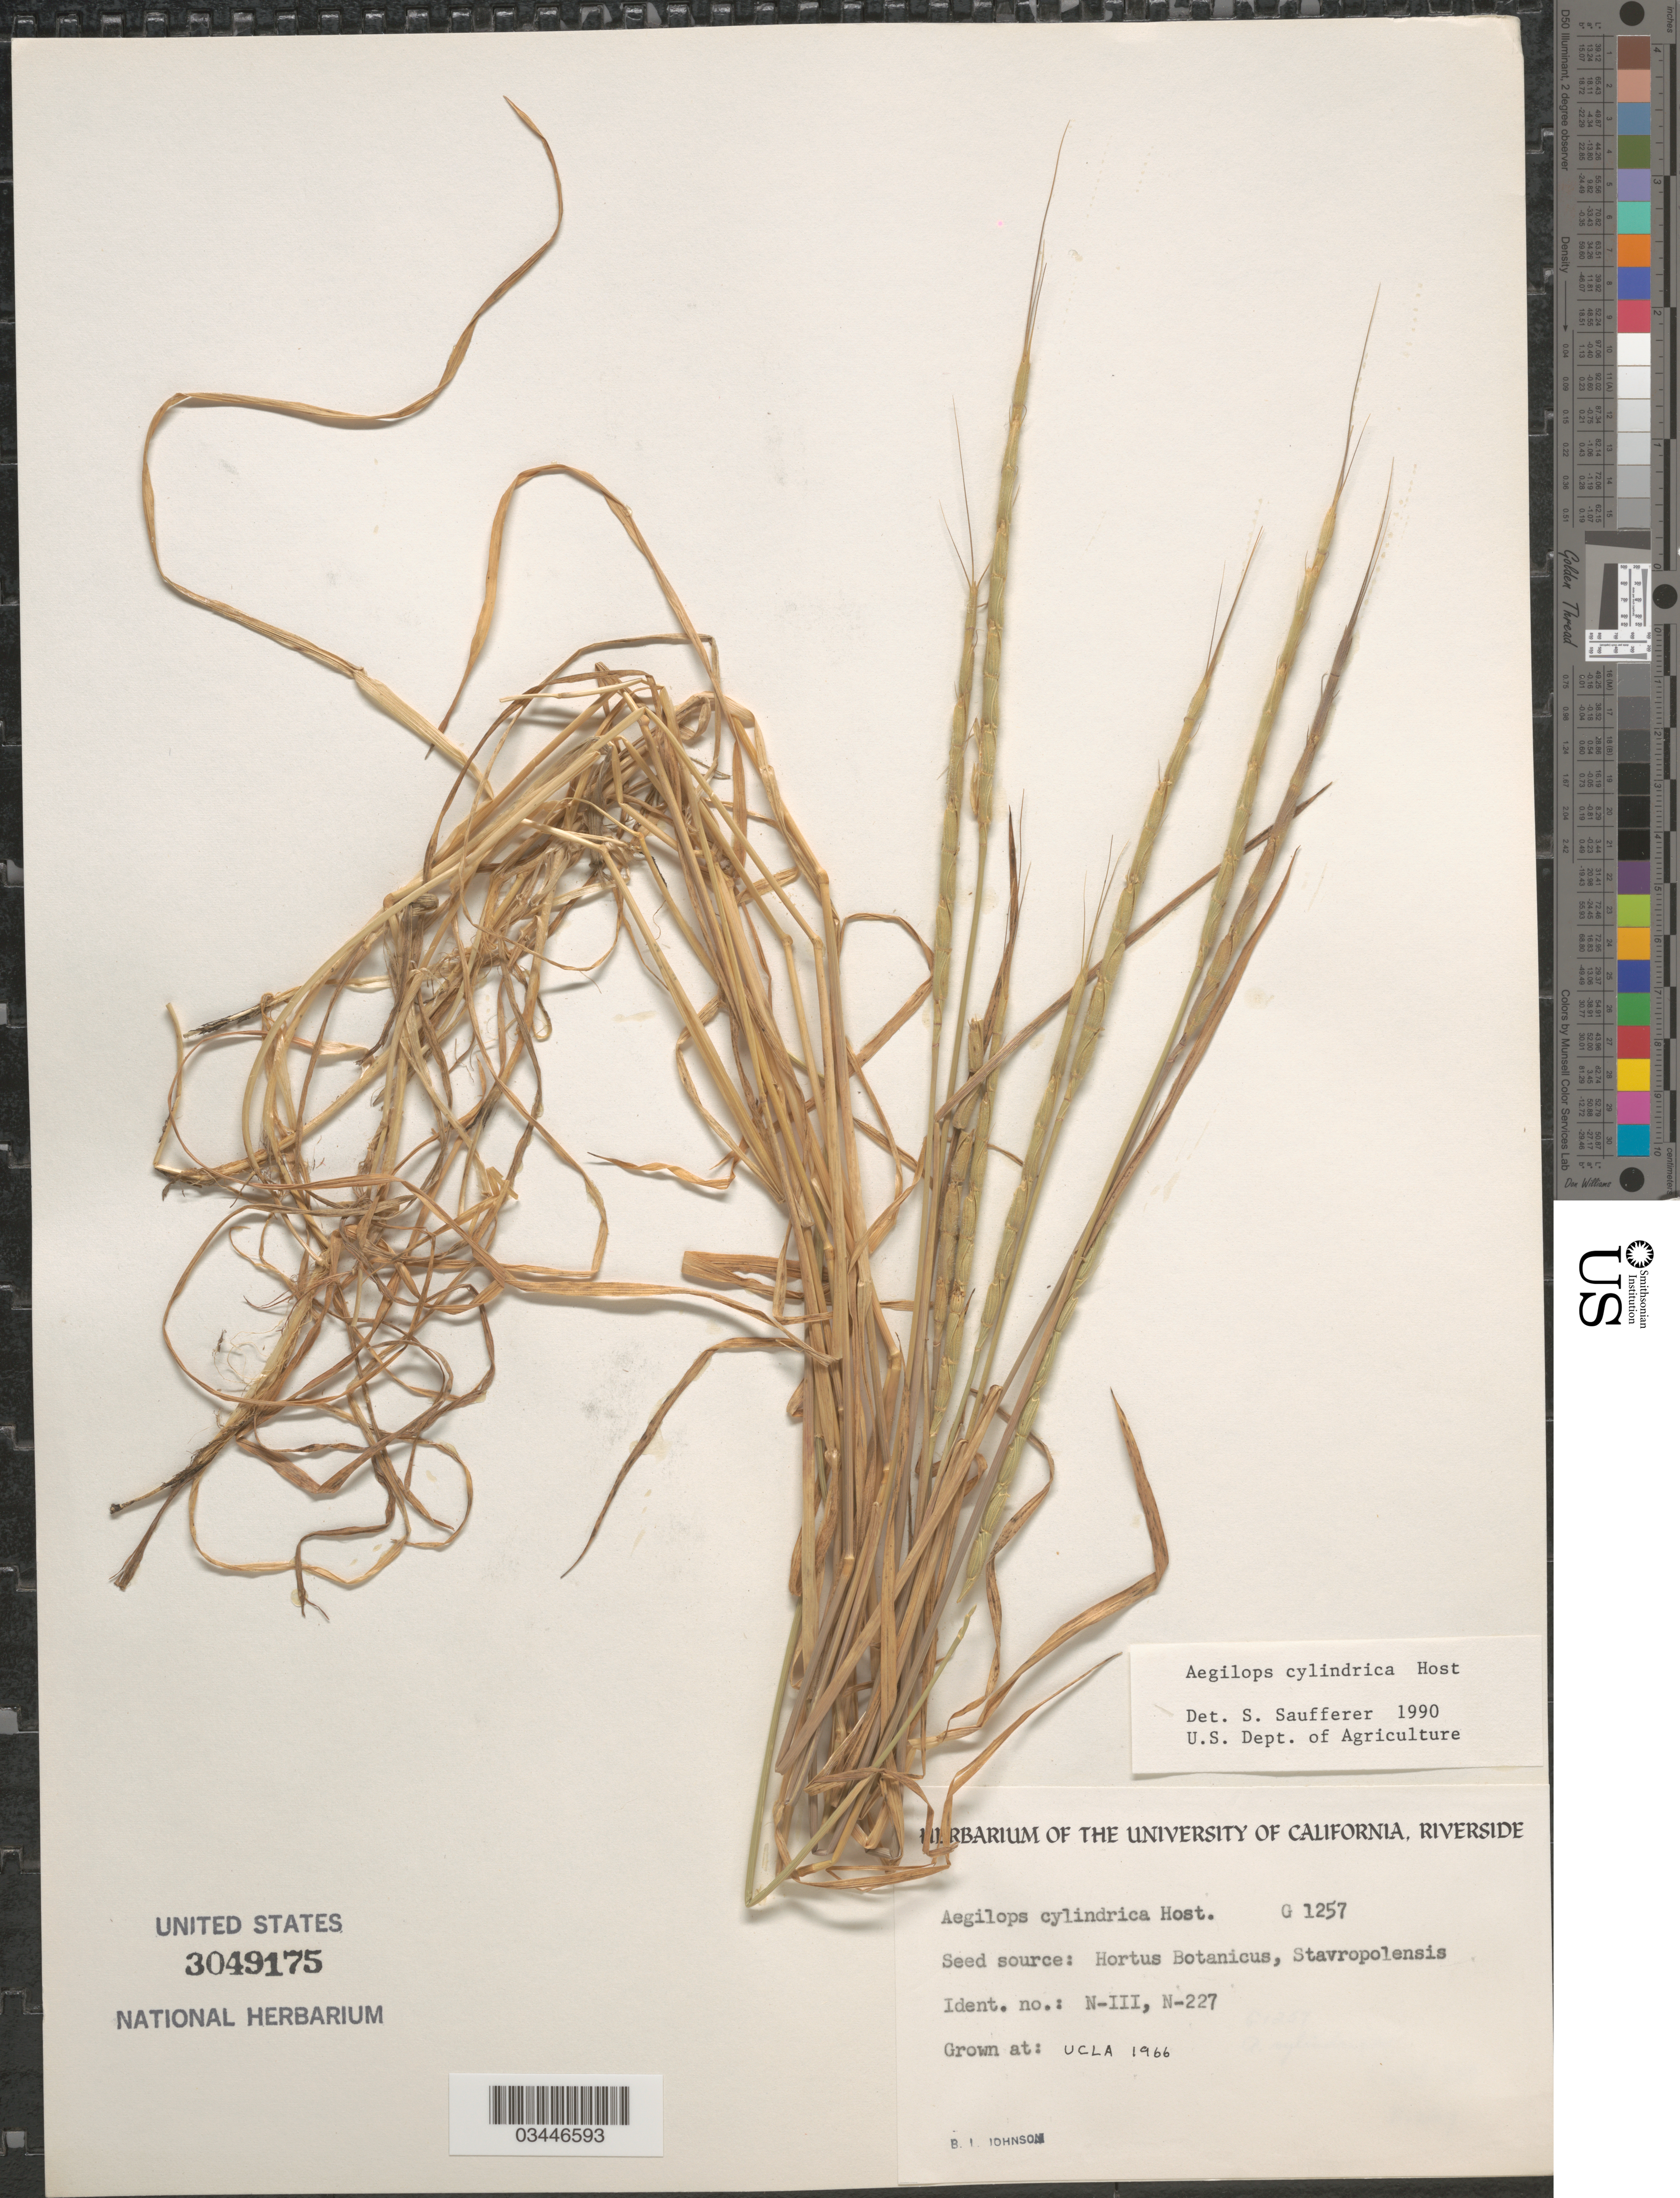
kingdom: Plantae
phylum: Tracheophyta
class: Liliopsida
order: Poales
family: Poaceae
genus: Aegilops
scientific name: Aegilops cylindrica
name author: Host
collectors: B. Johnson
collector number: G1257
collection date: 1966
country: United States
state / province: California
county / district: Los Angeles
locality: UCLA.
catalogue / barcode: US 3049175